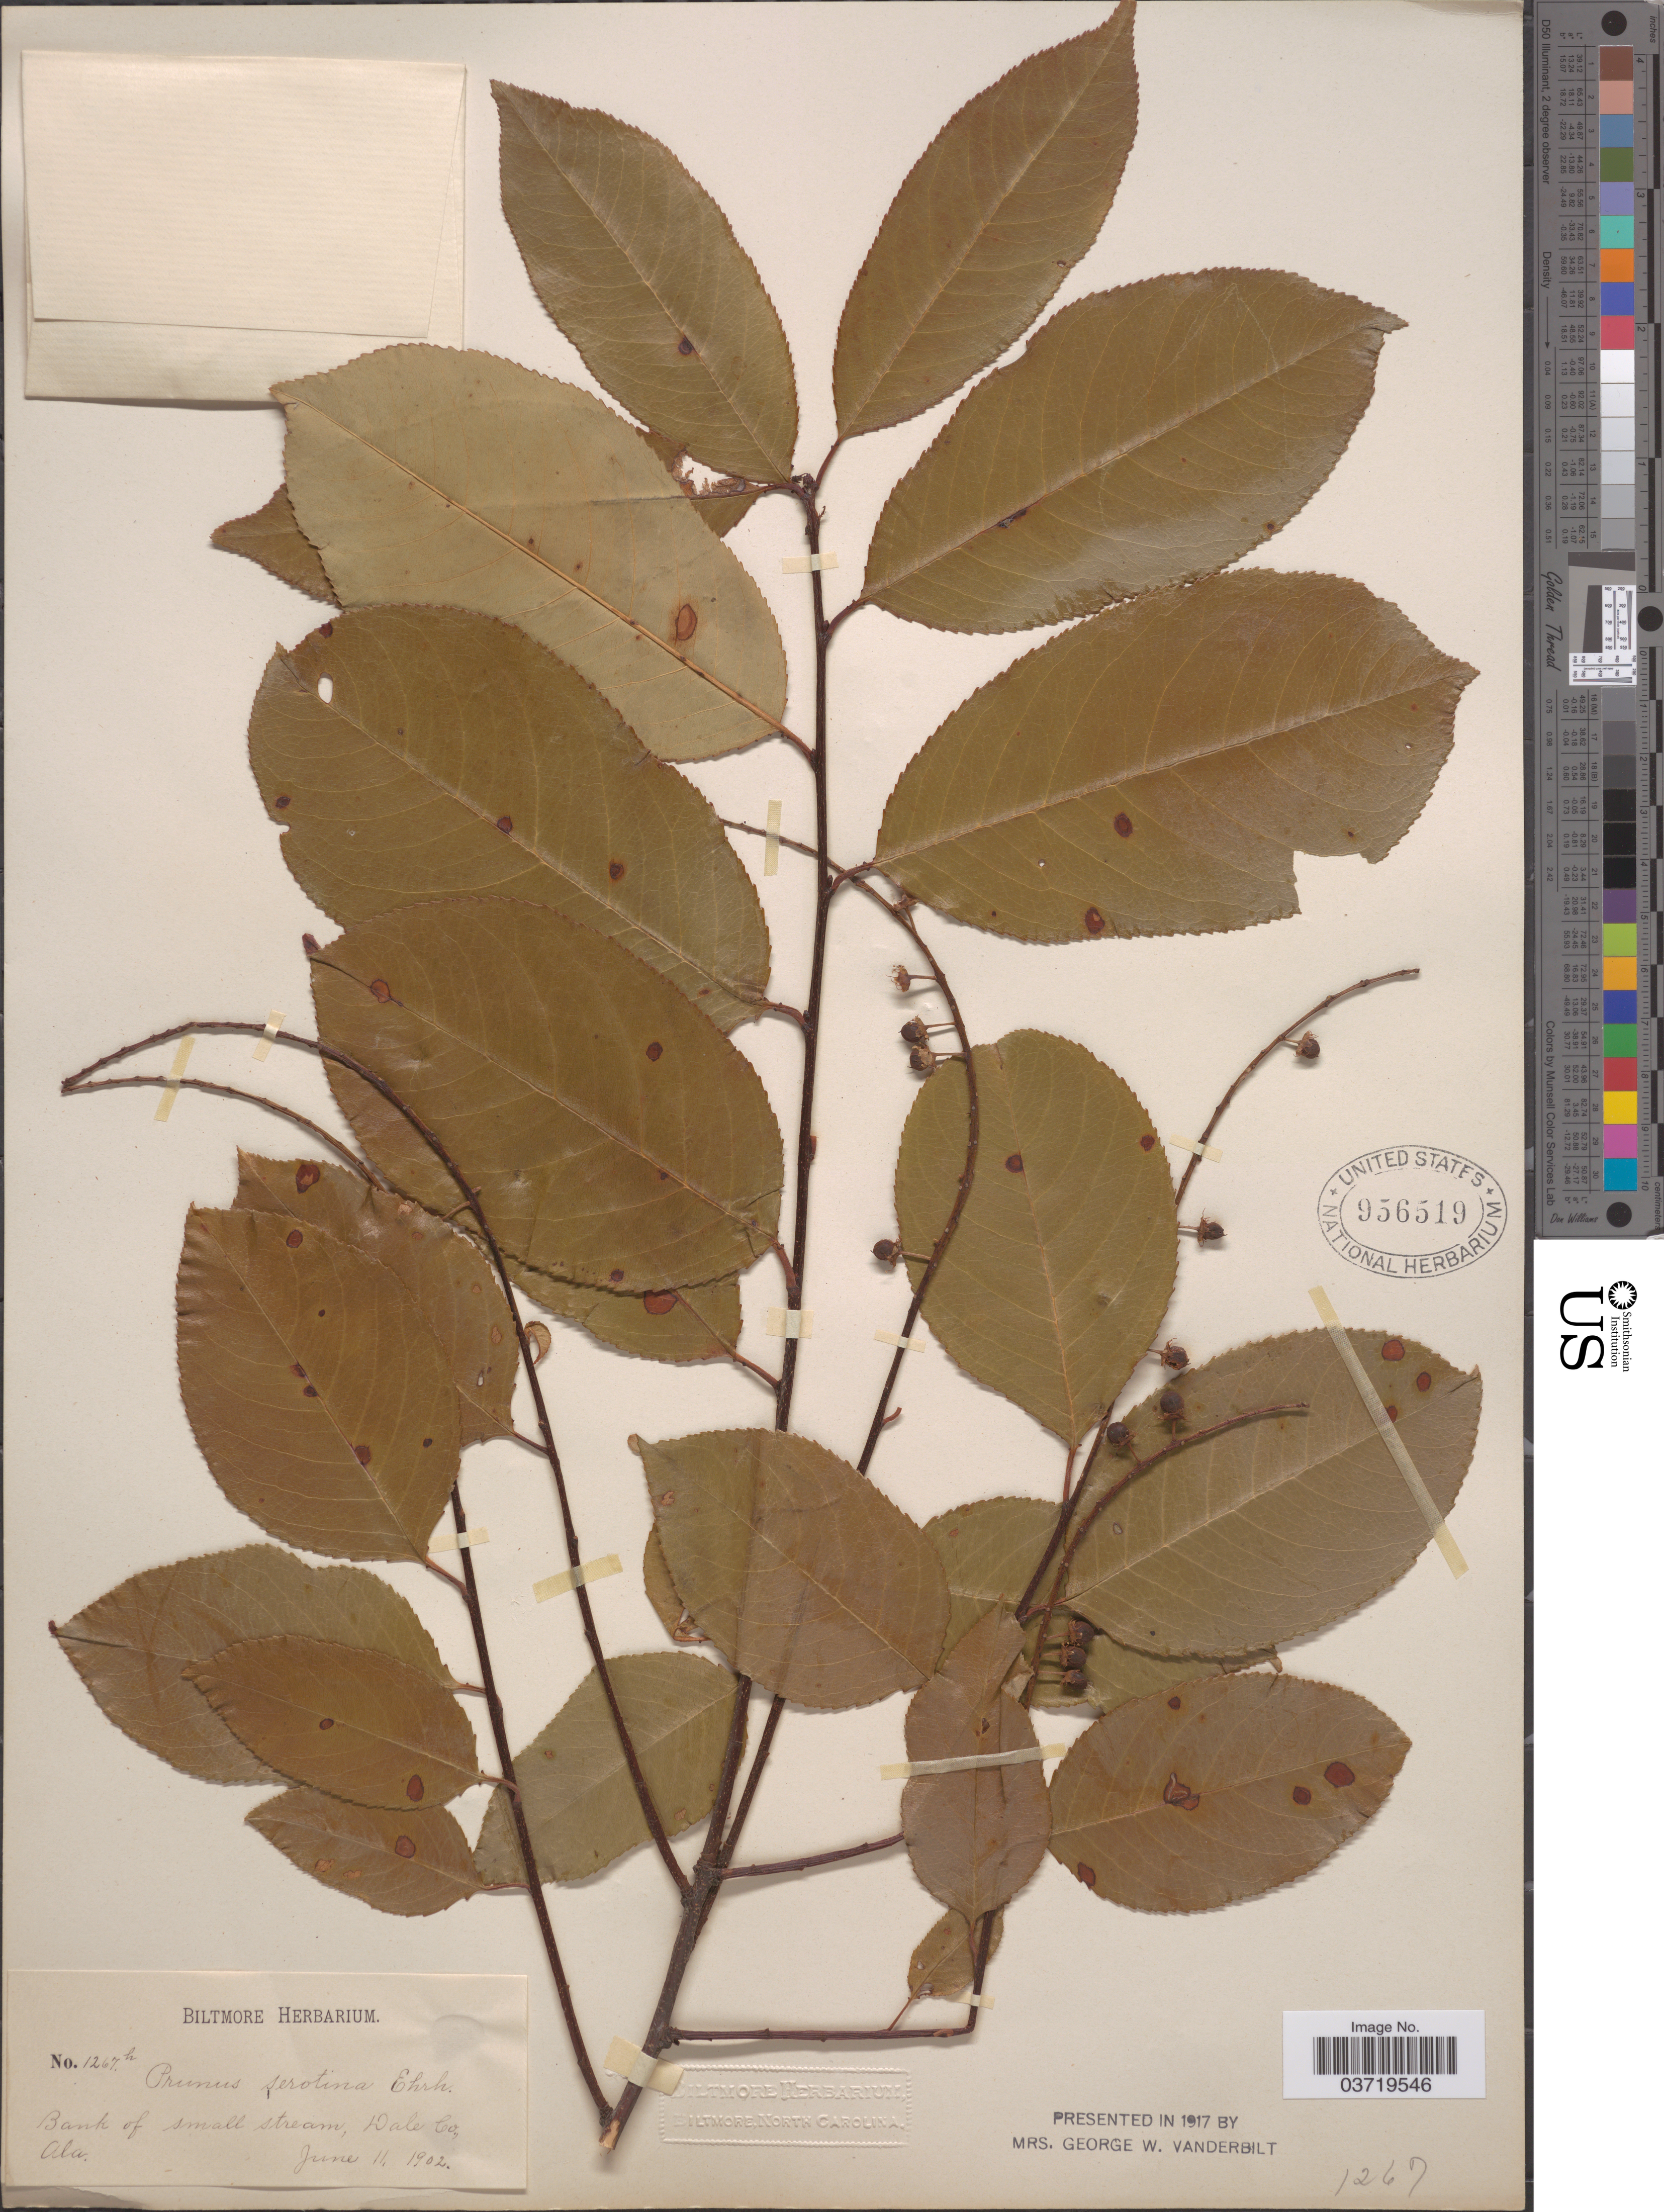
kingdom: Plantae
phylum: Tracheophyta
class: Magnoliopsida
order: Rosales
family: Rosaceae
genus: Prunus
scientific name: Prunus serotina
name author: Ehrh.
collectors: ex herb. Biltmore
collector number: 1267h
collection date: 1902-06-11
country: United States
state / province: Alabama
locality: Bank of small stream, Dale Co.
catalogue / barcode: US 956519